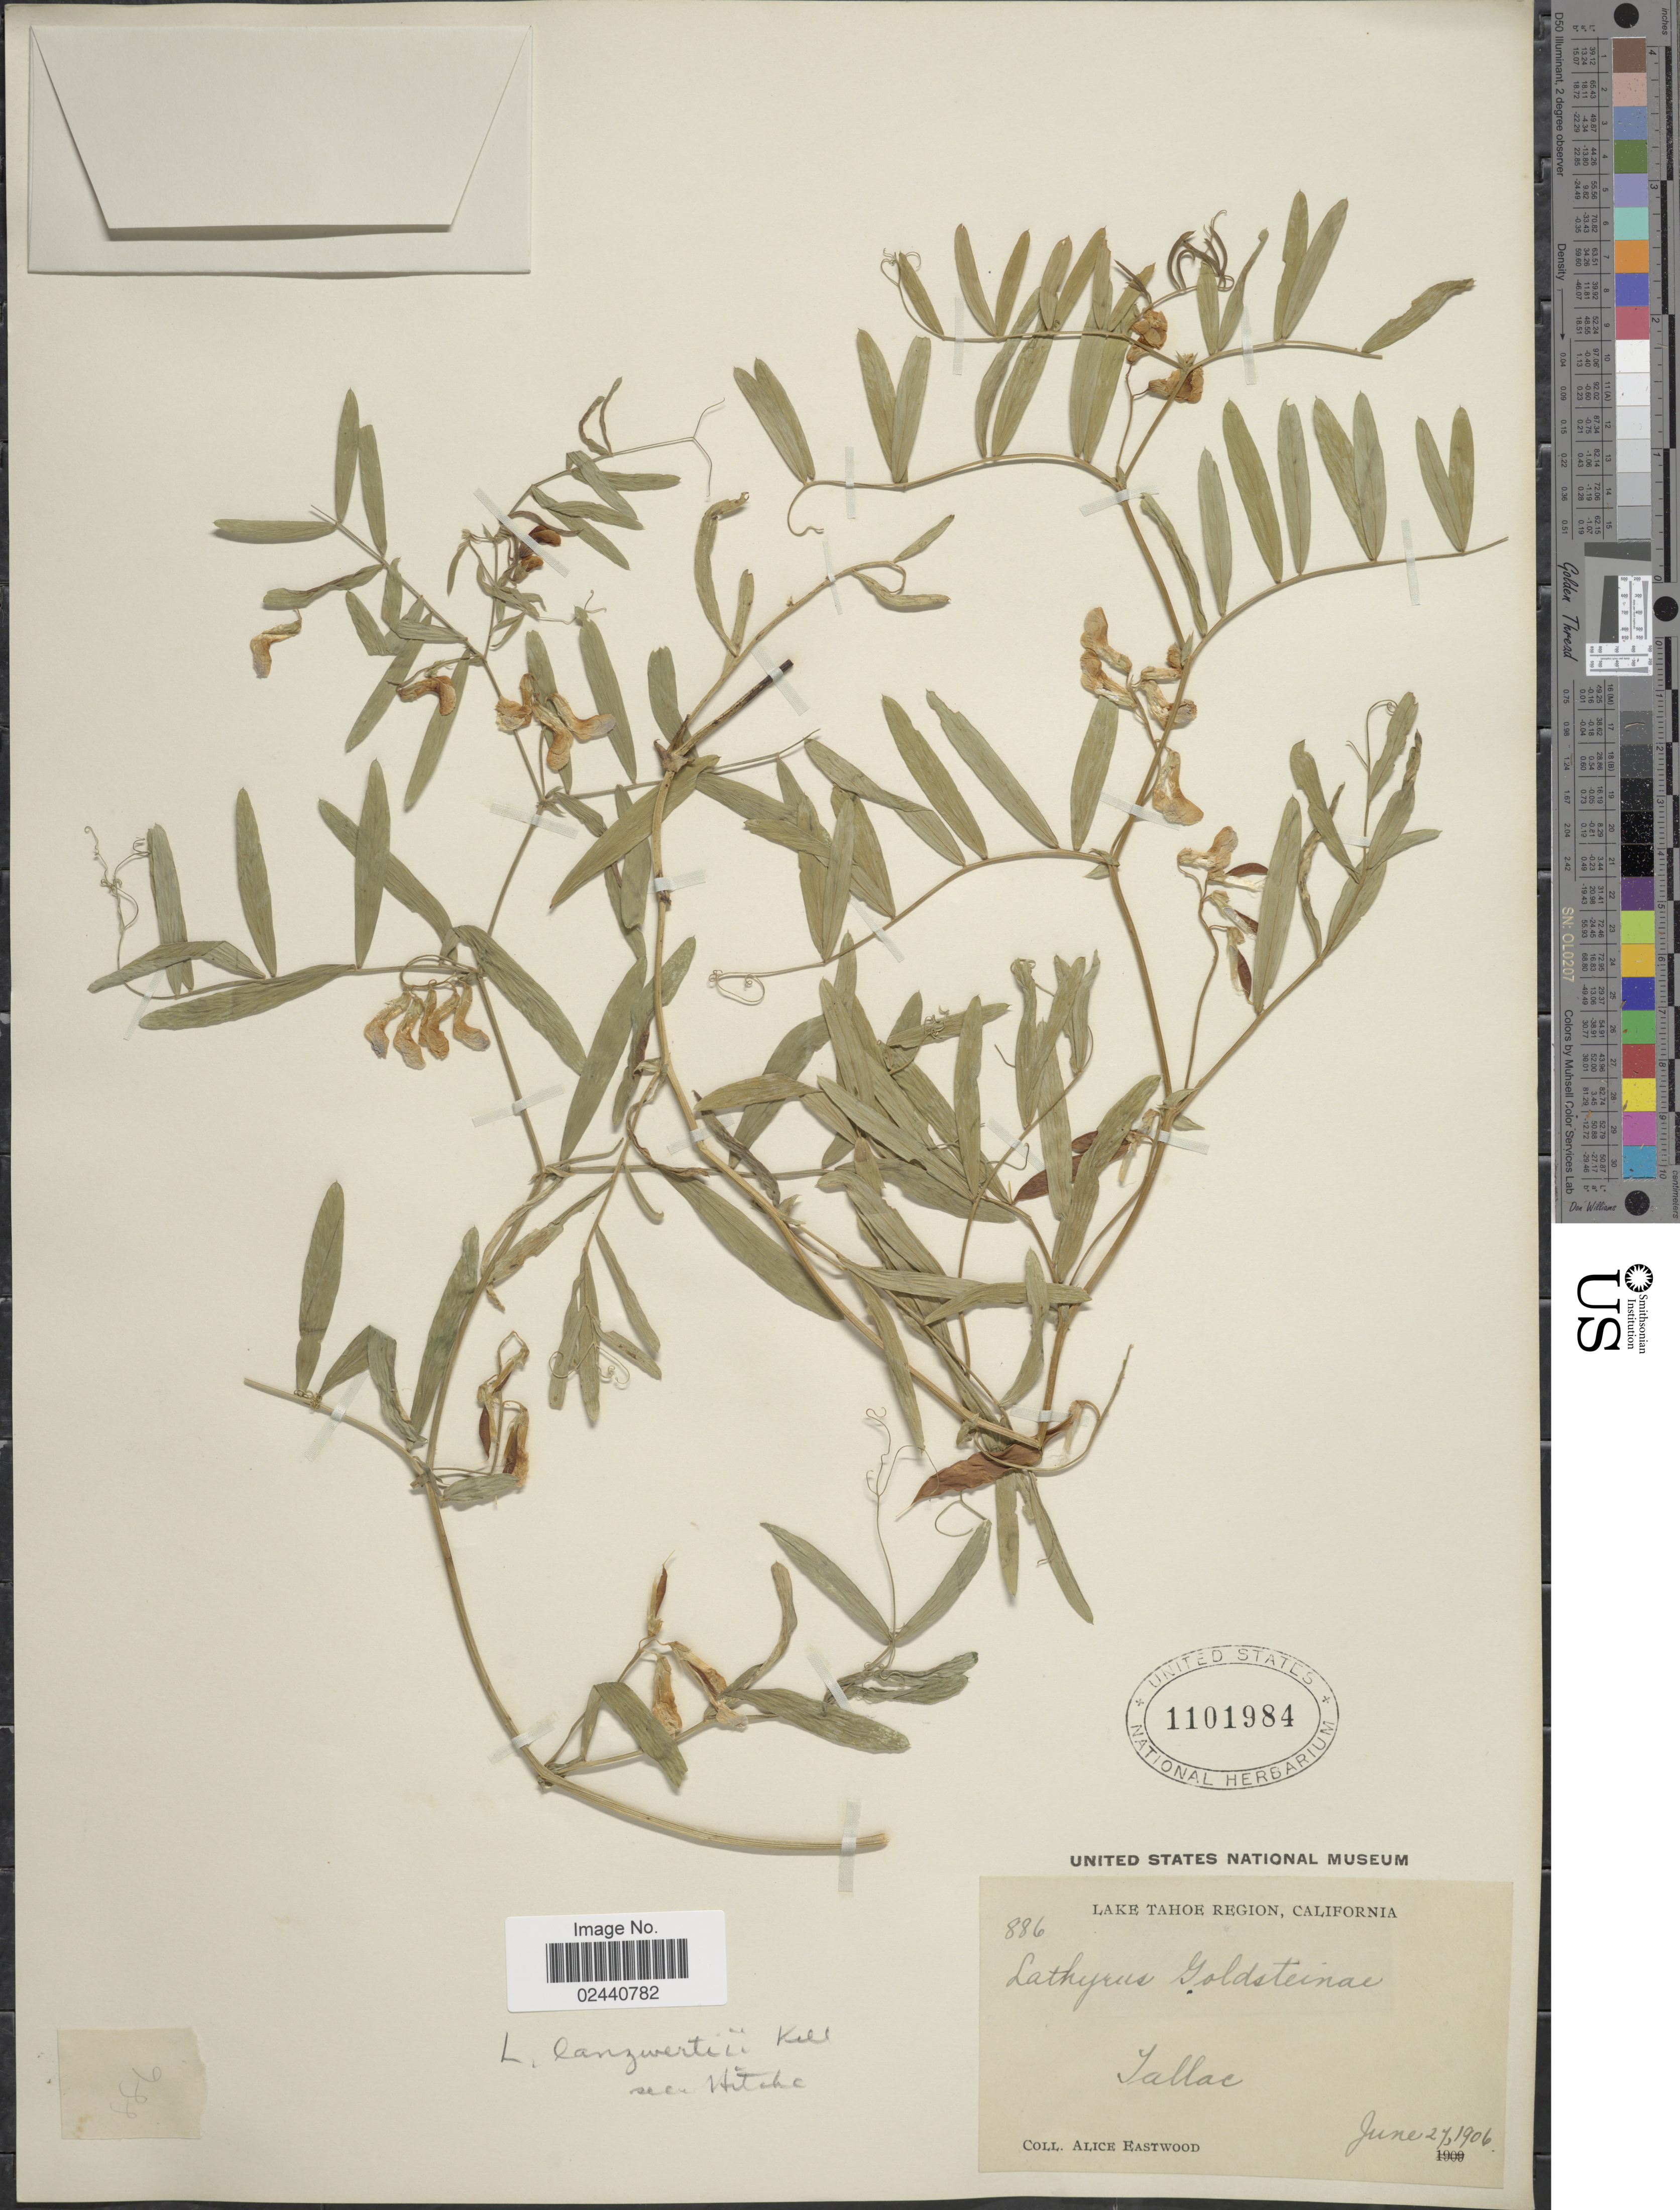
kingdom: Plantae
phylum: Tracheophyta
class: Magnoliopsida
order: Fabales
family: Fabaceae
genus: Lathyrus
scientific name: Lathyrus lanszwertii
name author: Kellogg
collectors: A. Eastwood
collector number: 886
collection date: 1906-06-26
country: United States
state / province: California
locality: Lake Tahoe Region, Tallac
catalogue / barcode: US 1101984